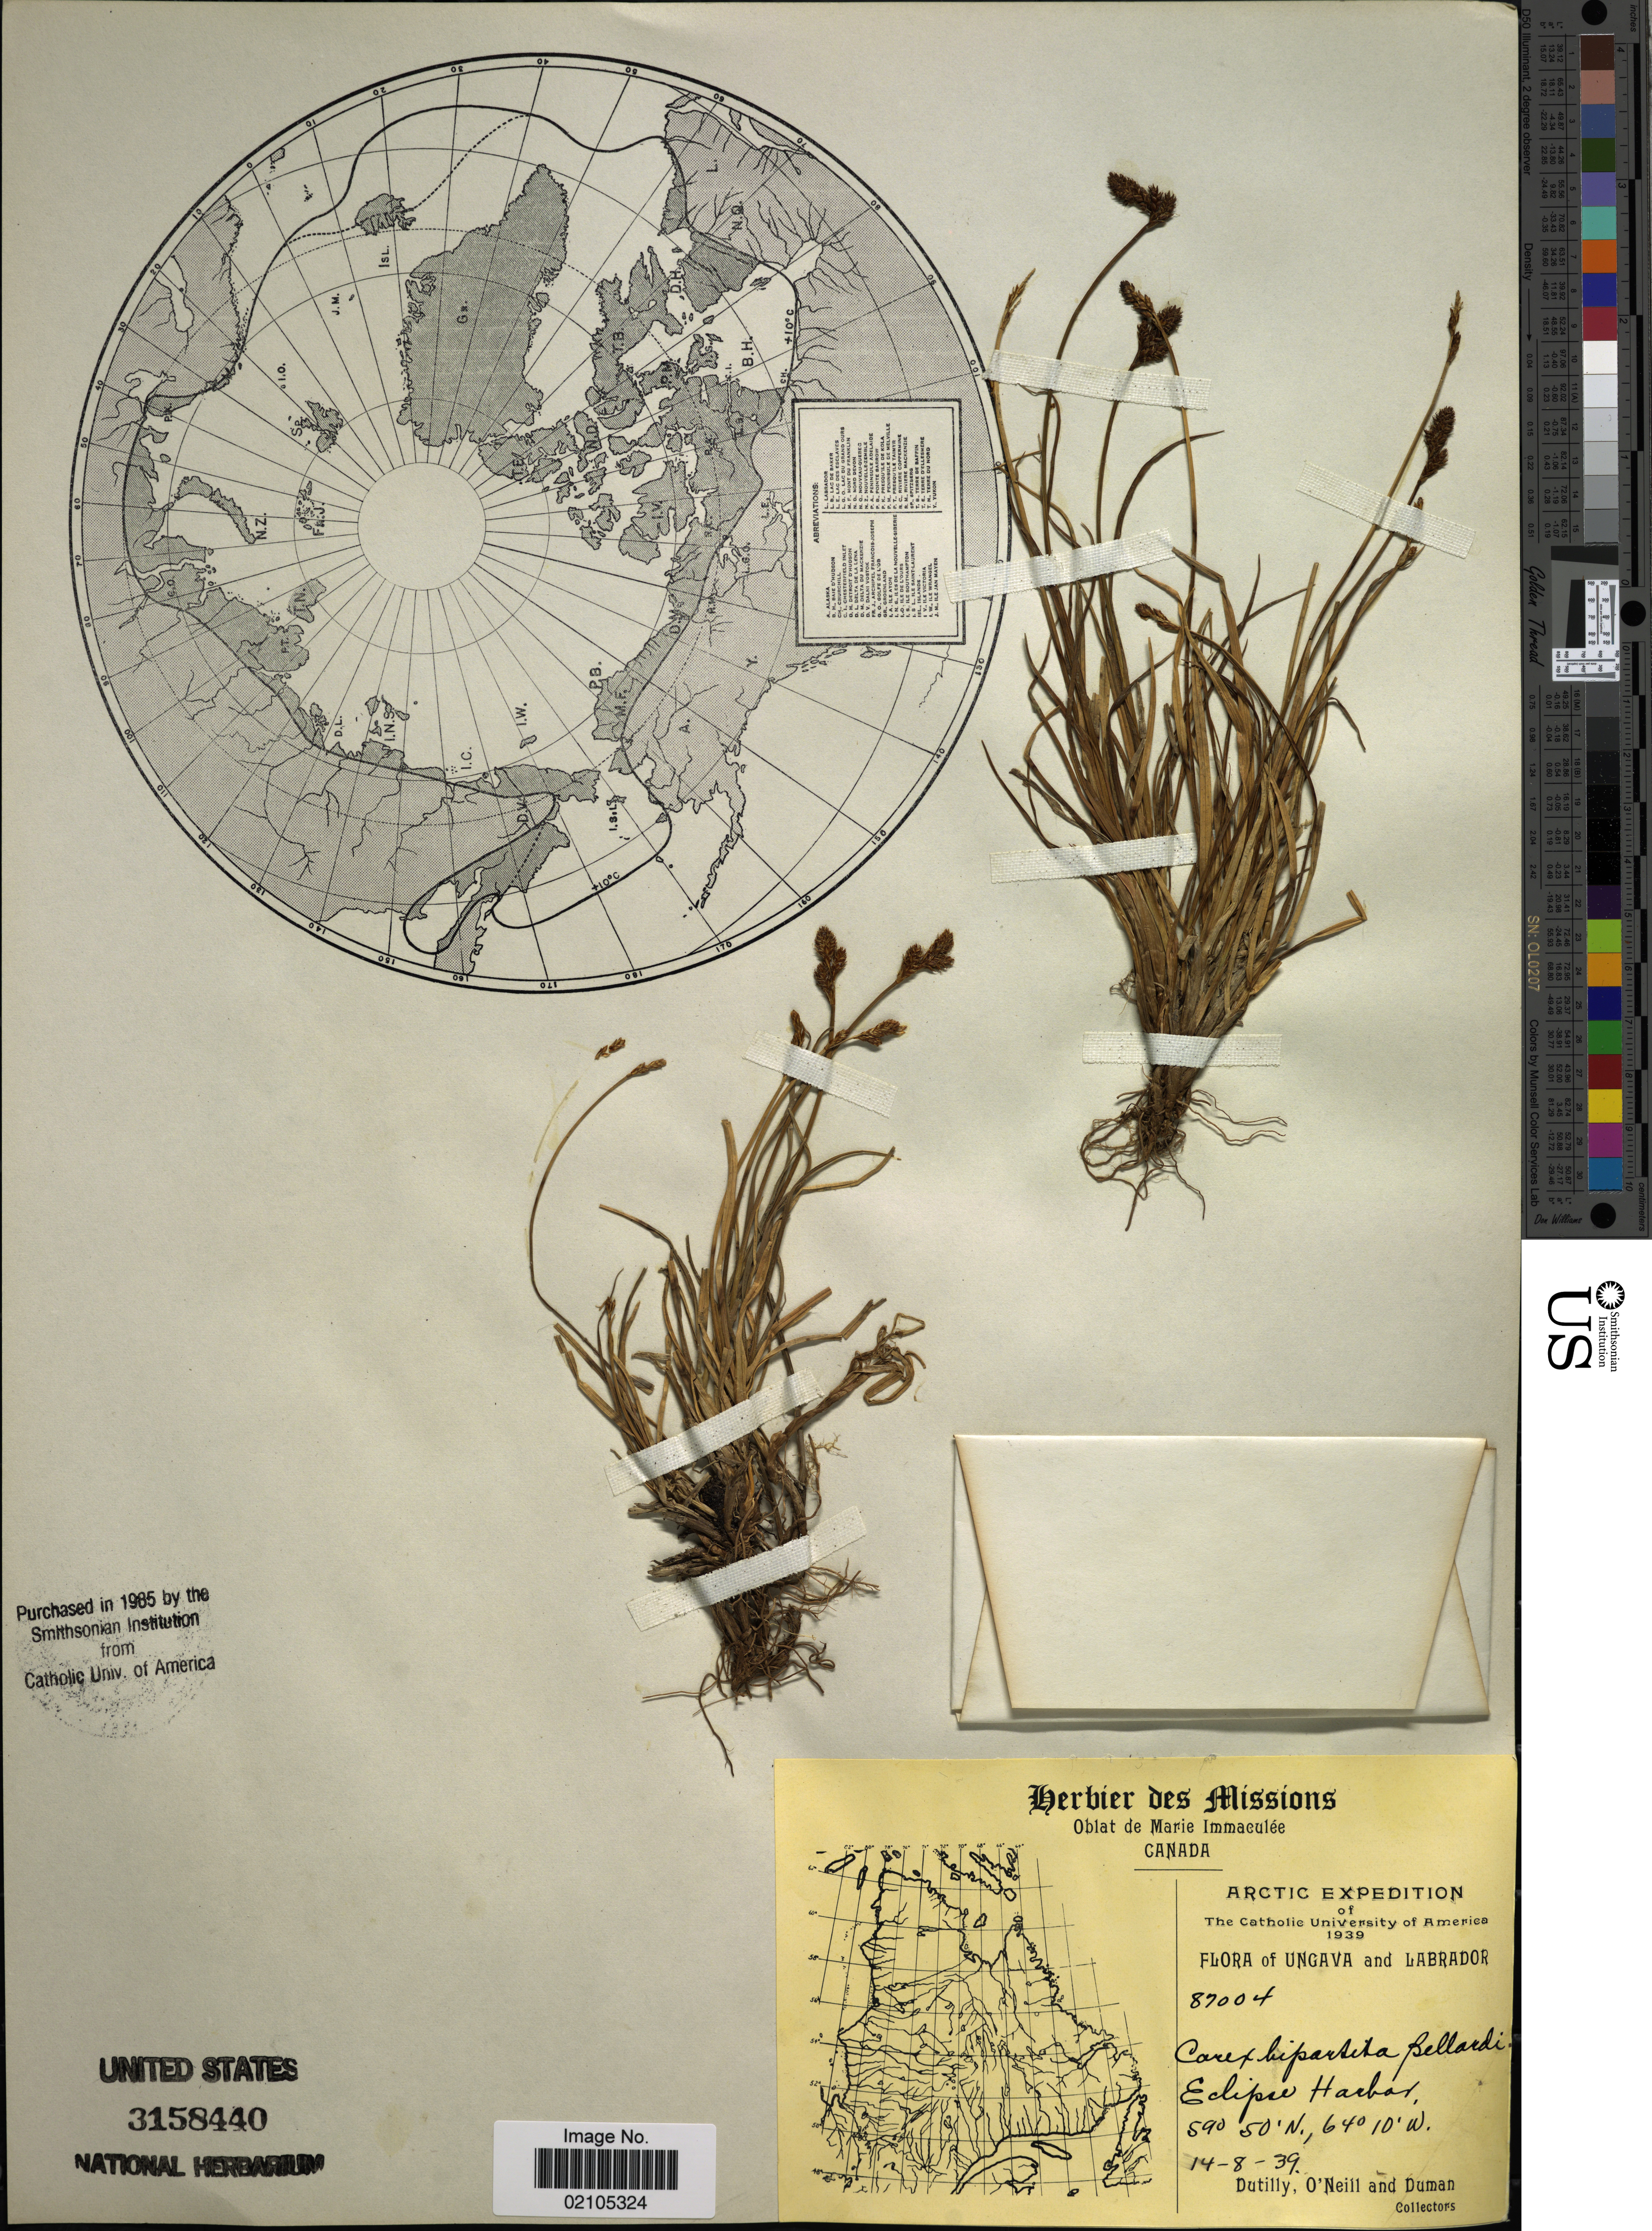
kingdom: Plantae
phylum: Tracheophyta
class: Liliopsida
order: Poales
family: Cyperaceae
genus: Carex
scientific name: Carex lachenalii subsp. lachenalii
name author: Schkuhr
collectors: -. Dutilly, -. O'Neill & -. Duman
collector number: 87004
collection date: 1939-08-14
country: Canada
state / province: Newfoundland and Labrador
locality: Ungava and Labrador. Eclipse Harbor. Arctic.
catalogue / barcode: US 3158440